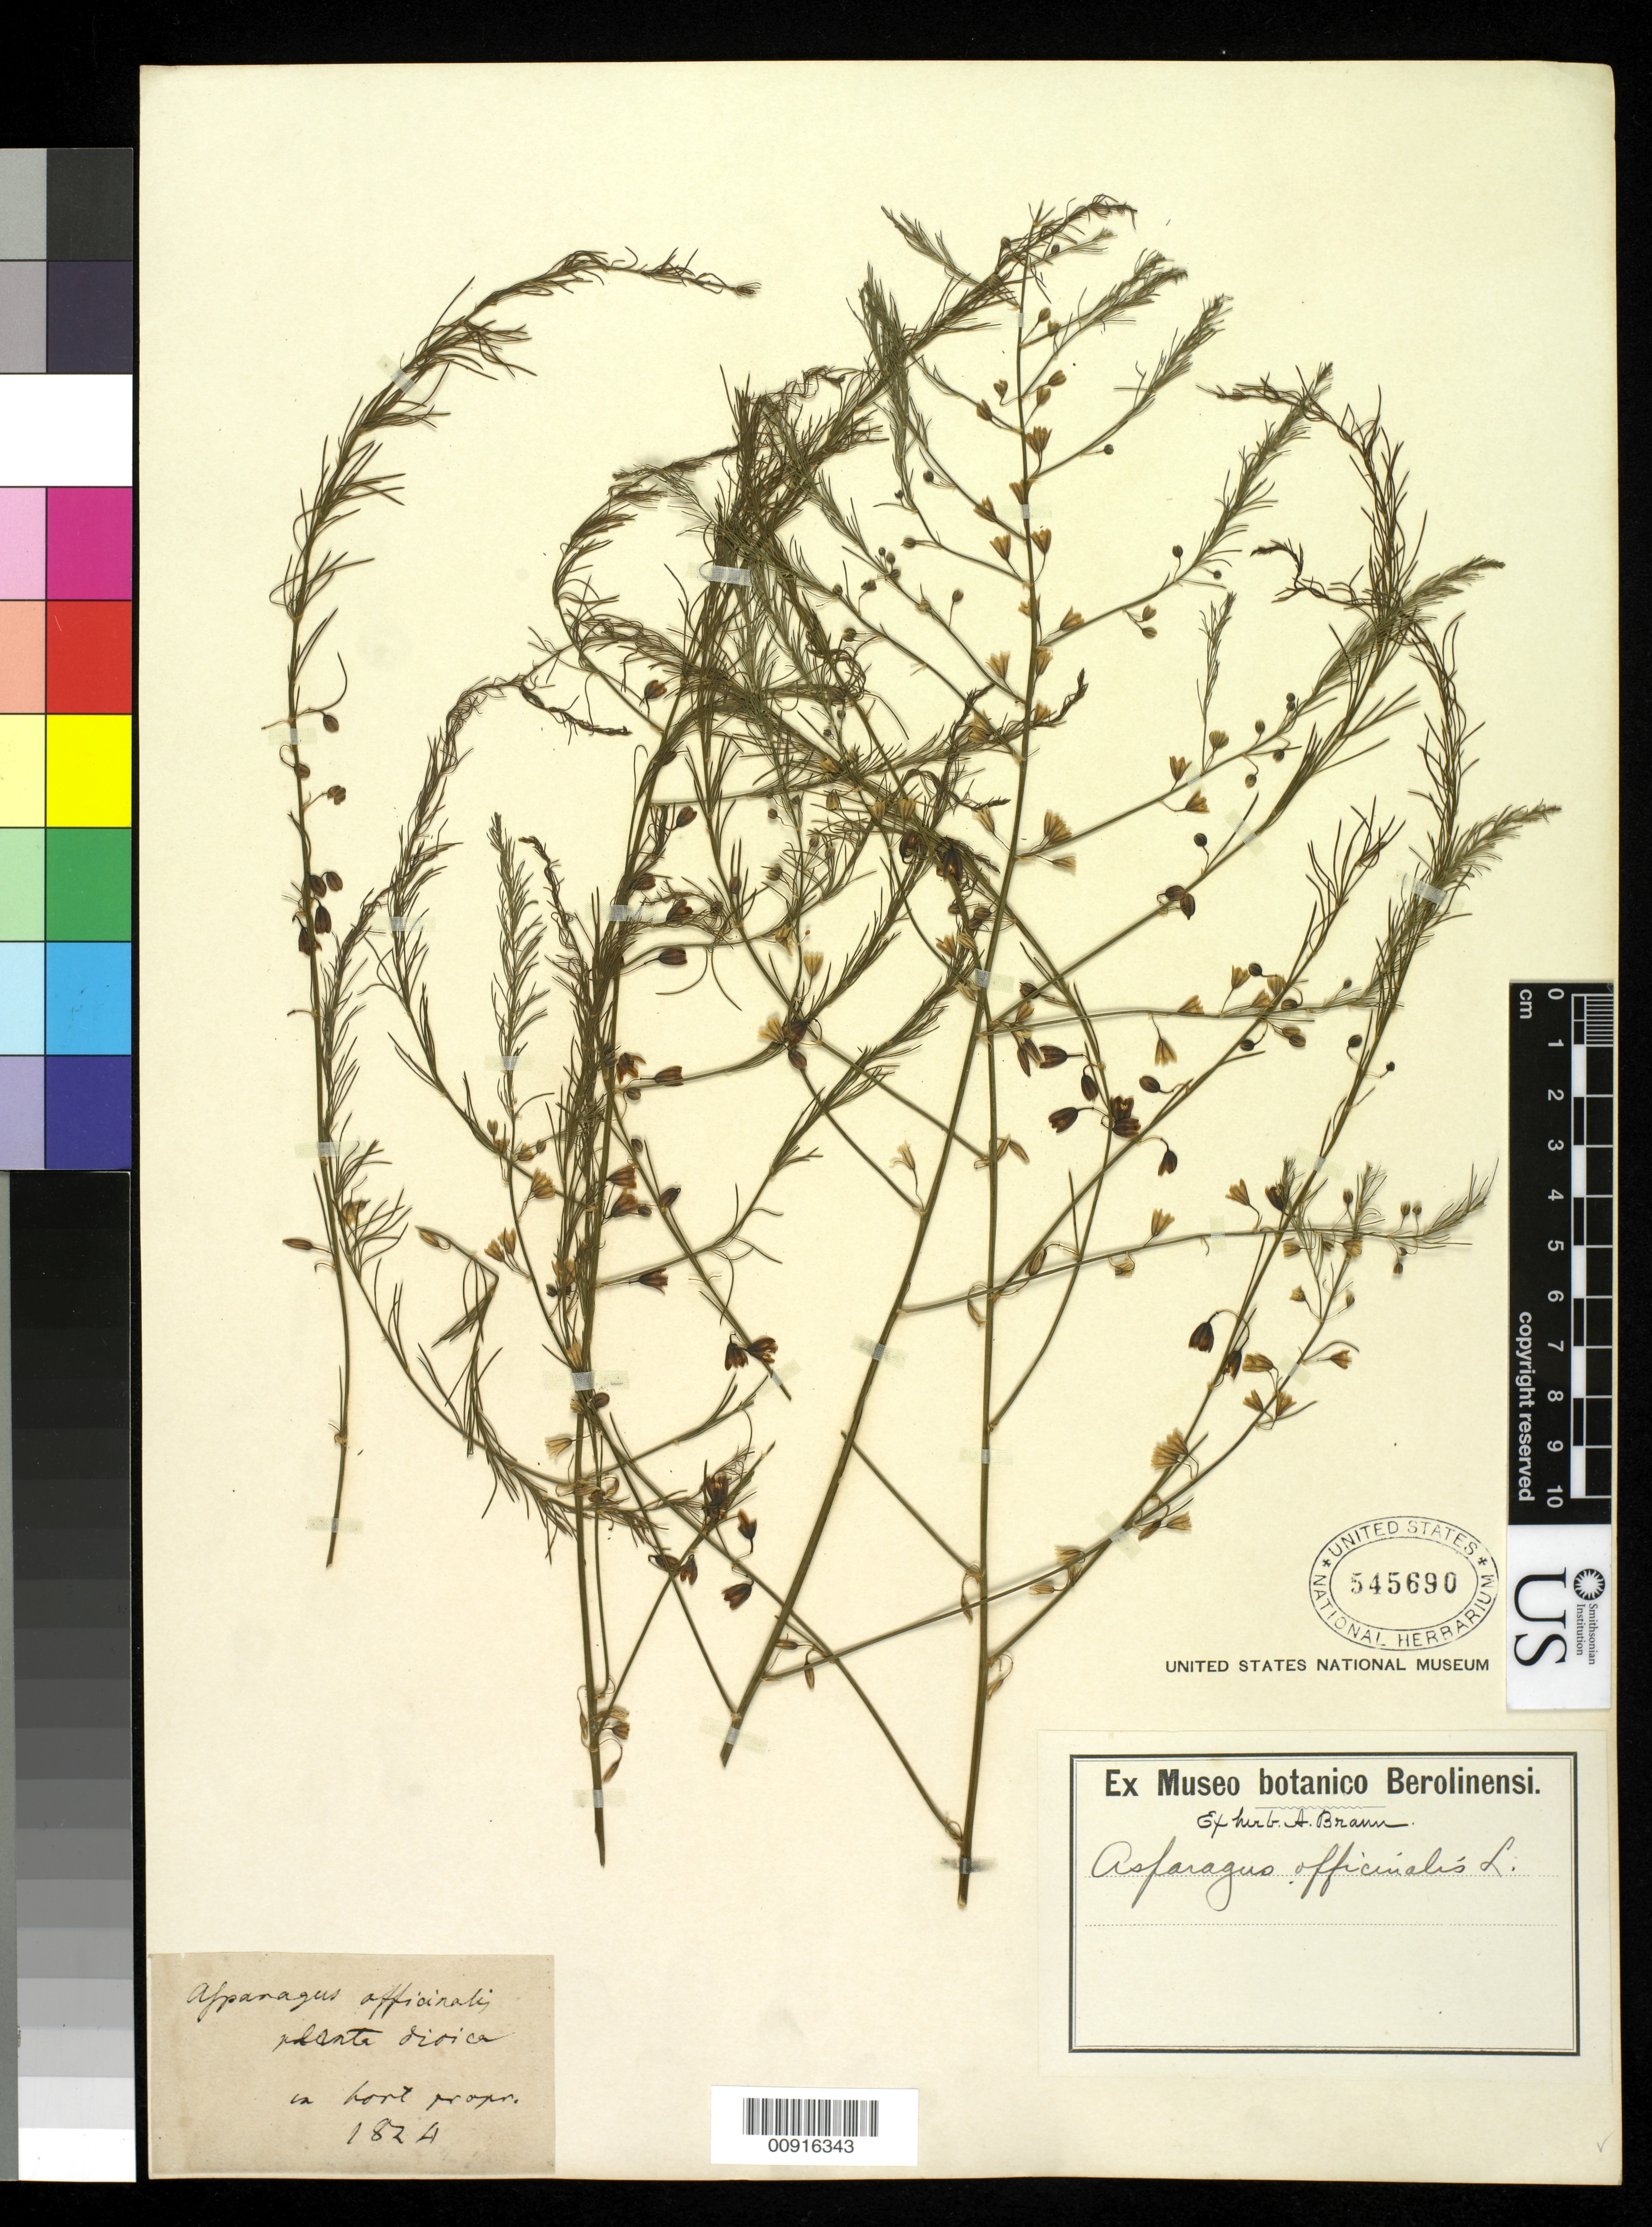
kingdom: Plantae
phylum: Tracheophyta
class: Liliopsida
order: Asparagales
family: Asparagaceae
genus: Asparagus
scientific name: Asparagus officinalis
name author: L.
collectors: ex herb. A. Braun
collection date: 1874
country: Germany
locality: Ex Museo botanico Berolinensi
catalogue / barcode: US 545690